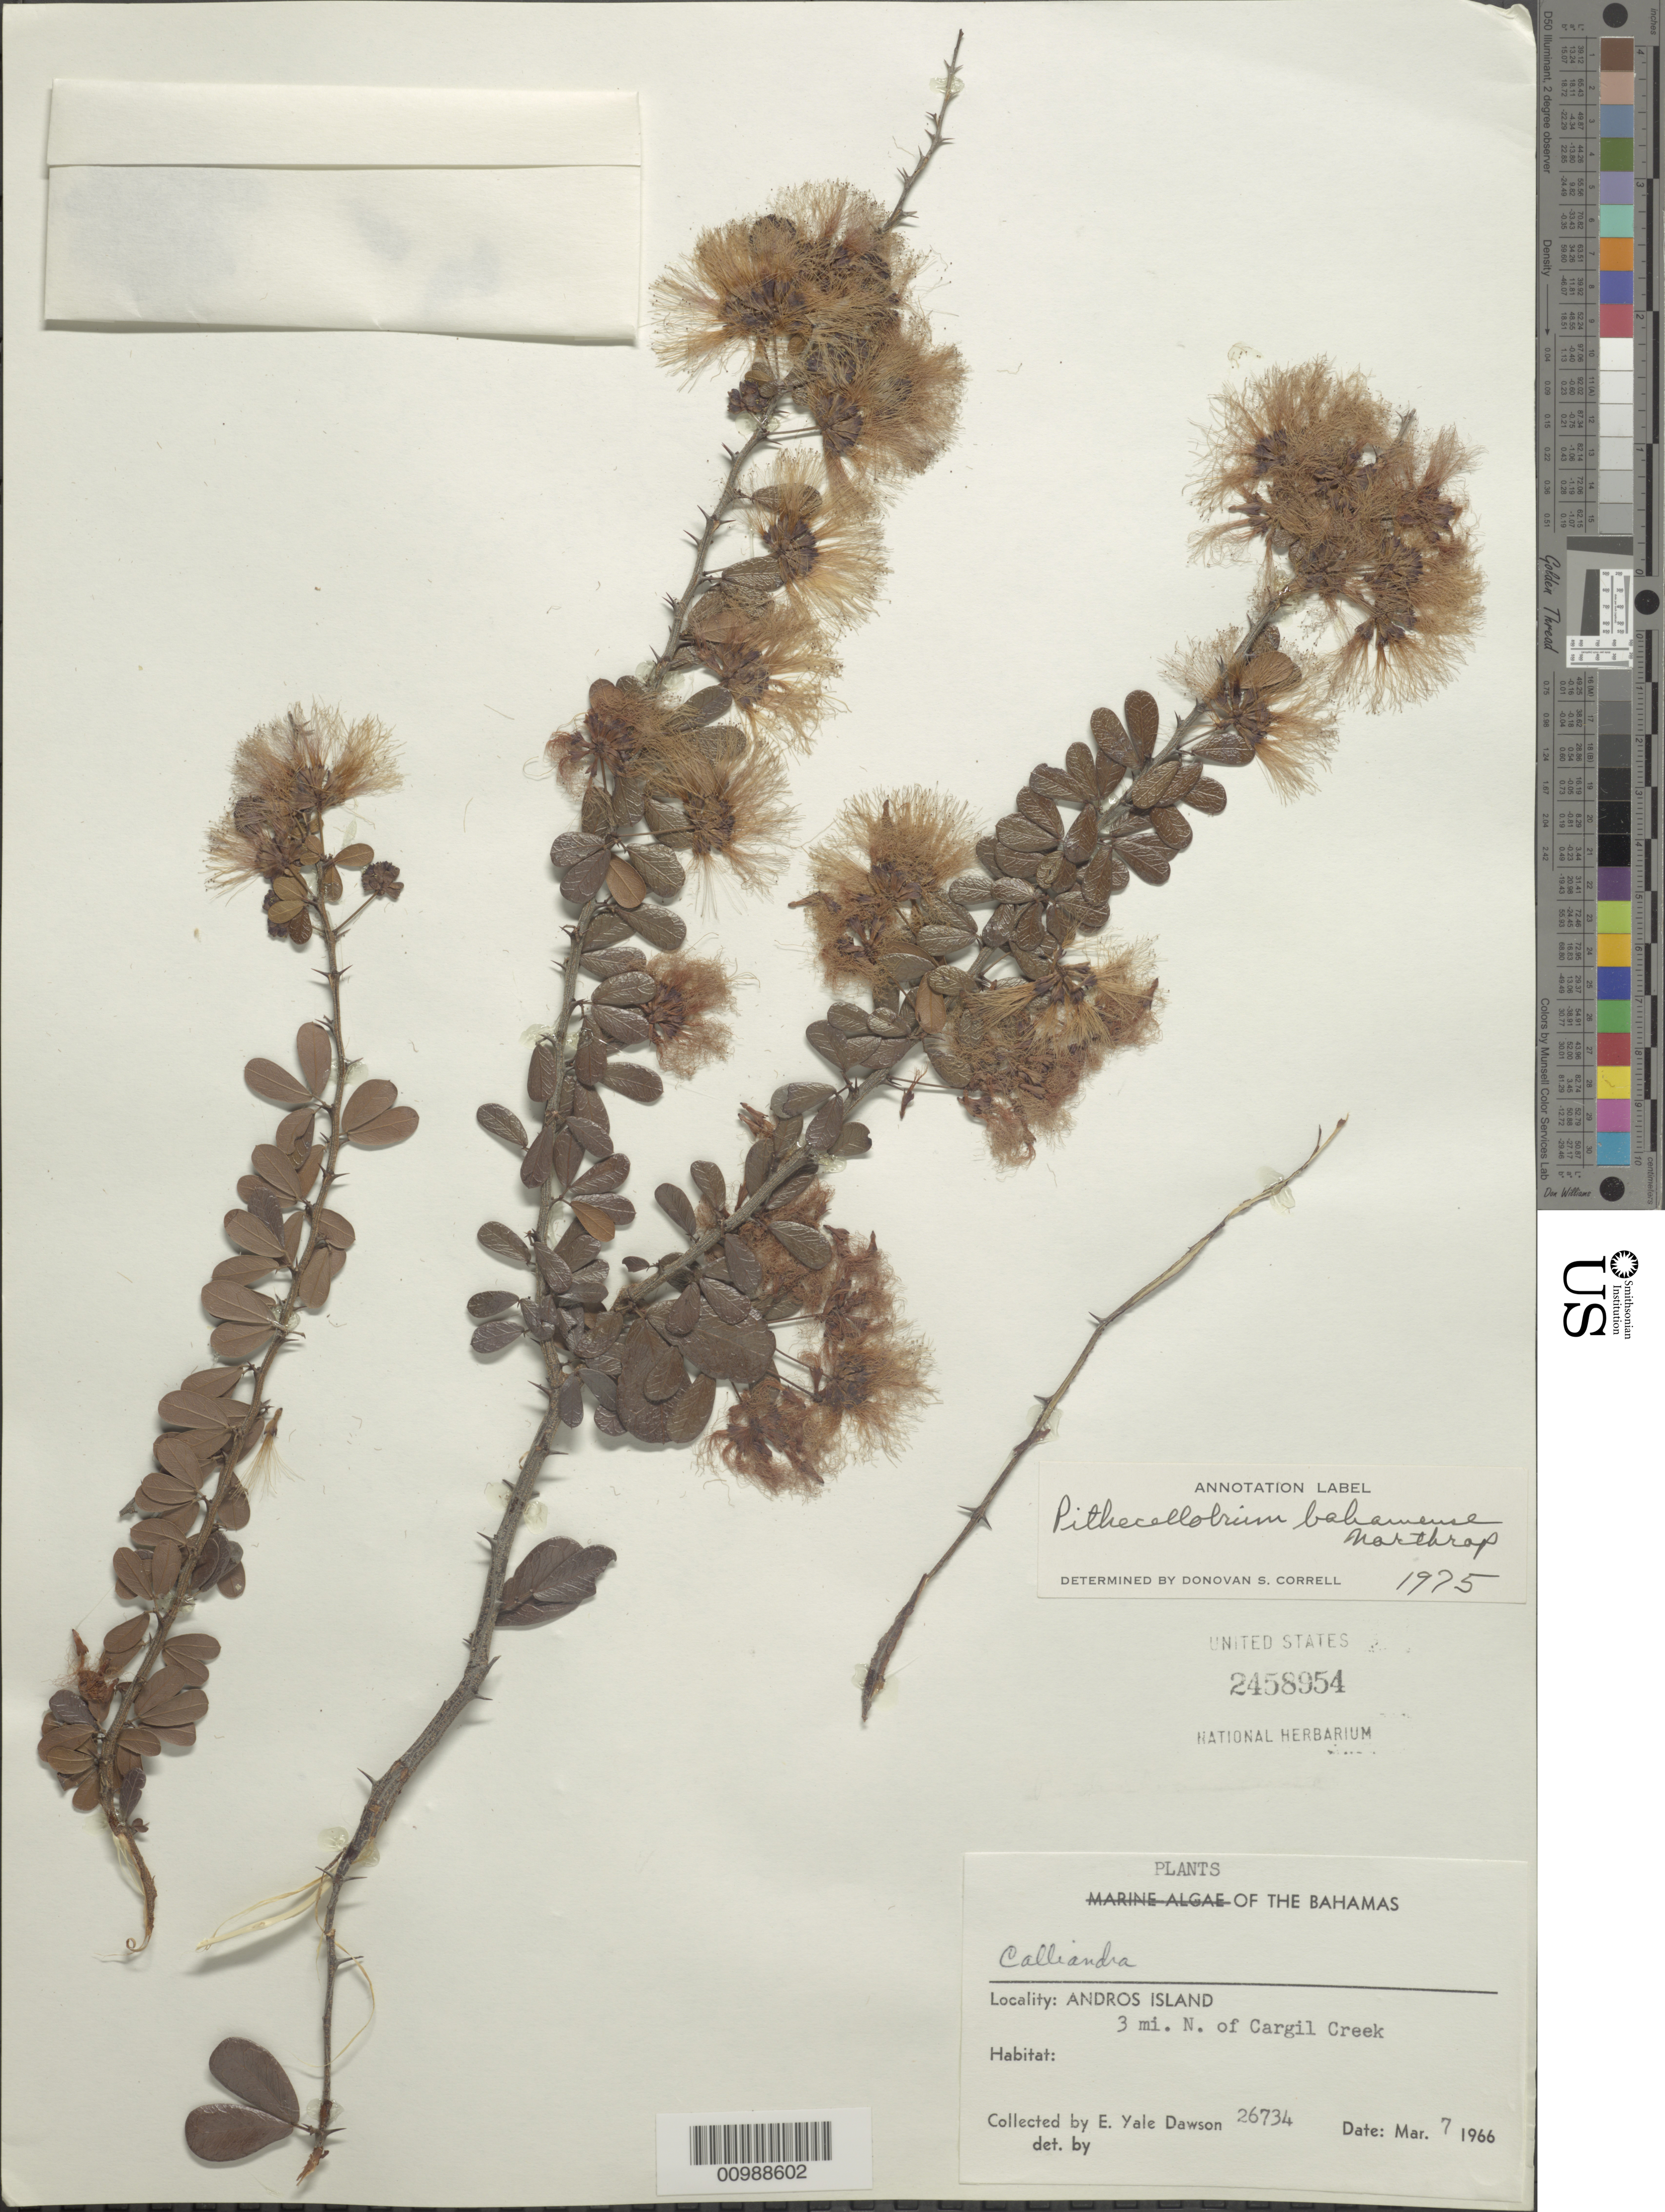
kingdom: Plantae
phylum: Tracheophyta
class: Magnoliopsida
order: Fabales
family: Fabaceae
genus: Pithecellobium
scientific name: Pithecellobium bahamense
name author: Northr.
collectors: E. Y. Dawson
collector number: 26734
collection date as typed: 07 Mar 1966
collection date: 1966-03-07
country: Bahamas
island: Andros I.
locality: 3 mi N of Cargill Creek.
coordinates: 0 N, 0 E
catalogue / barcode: US 2458954